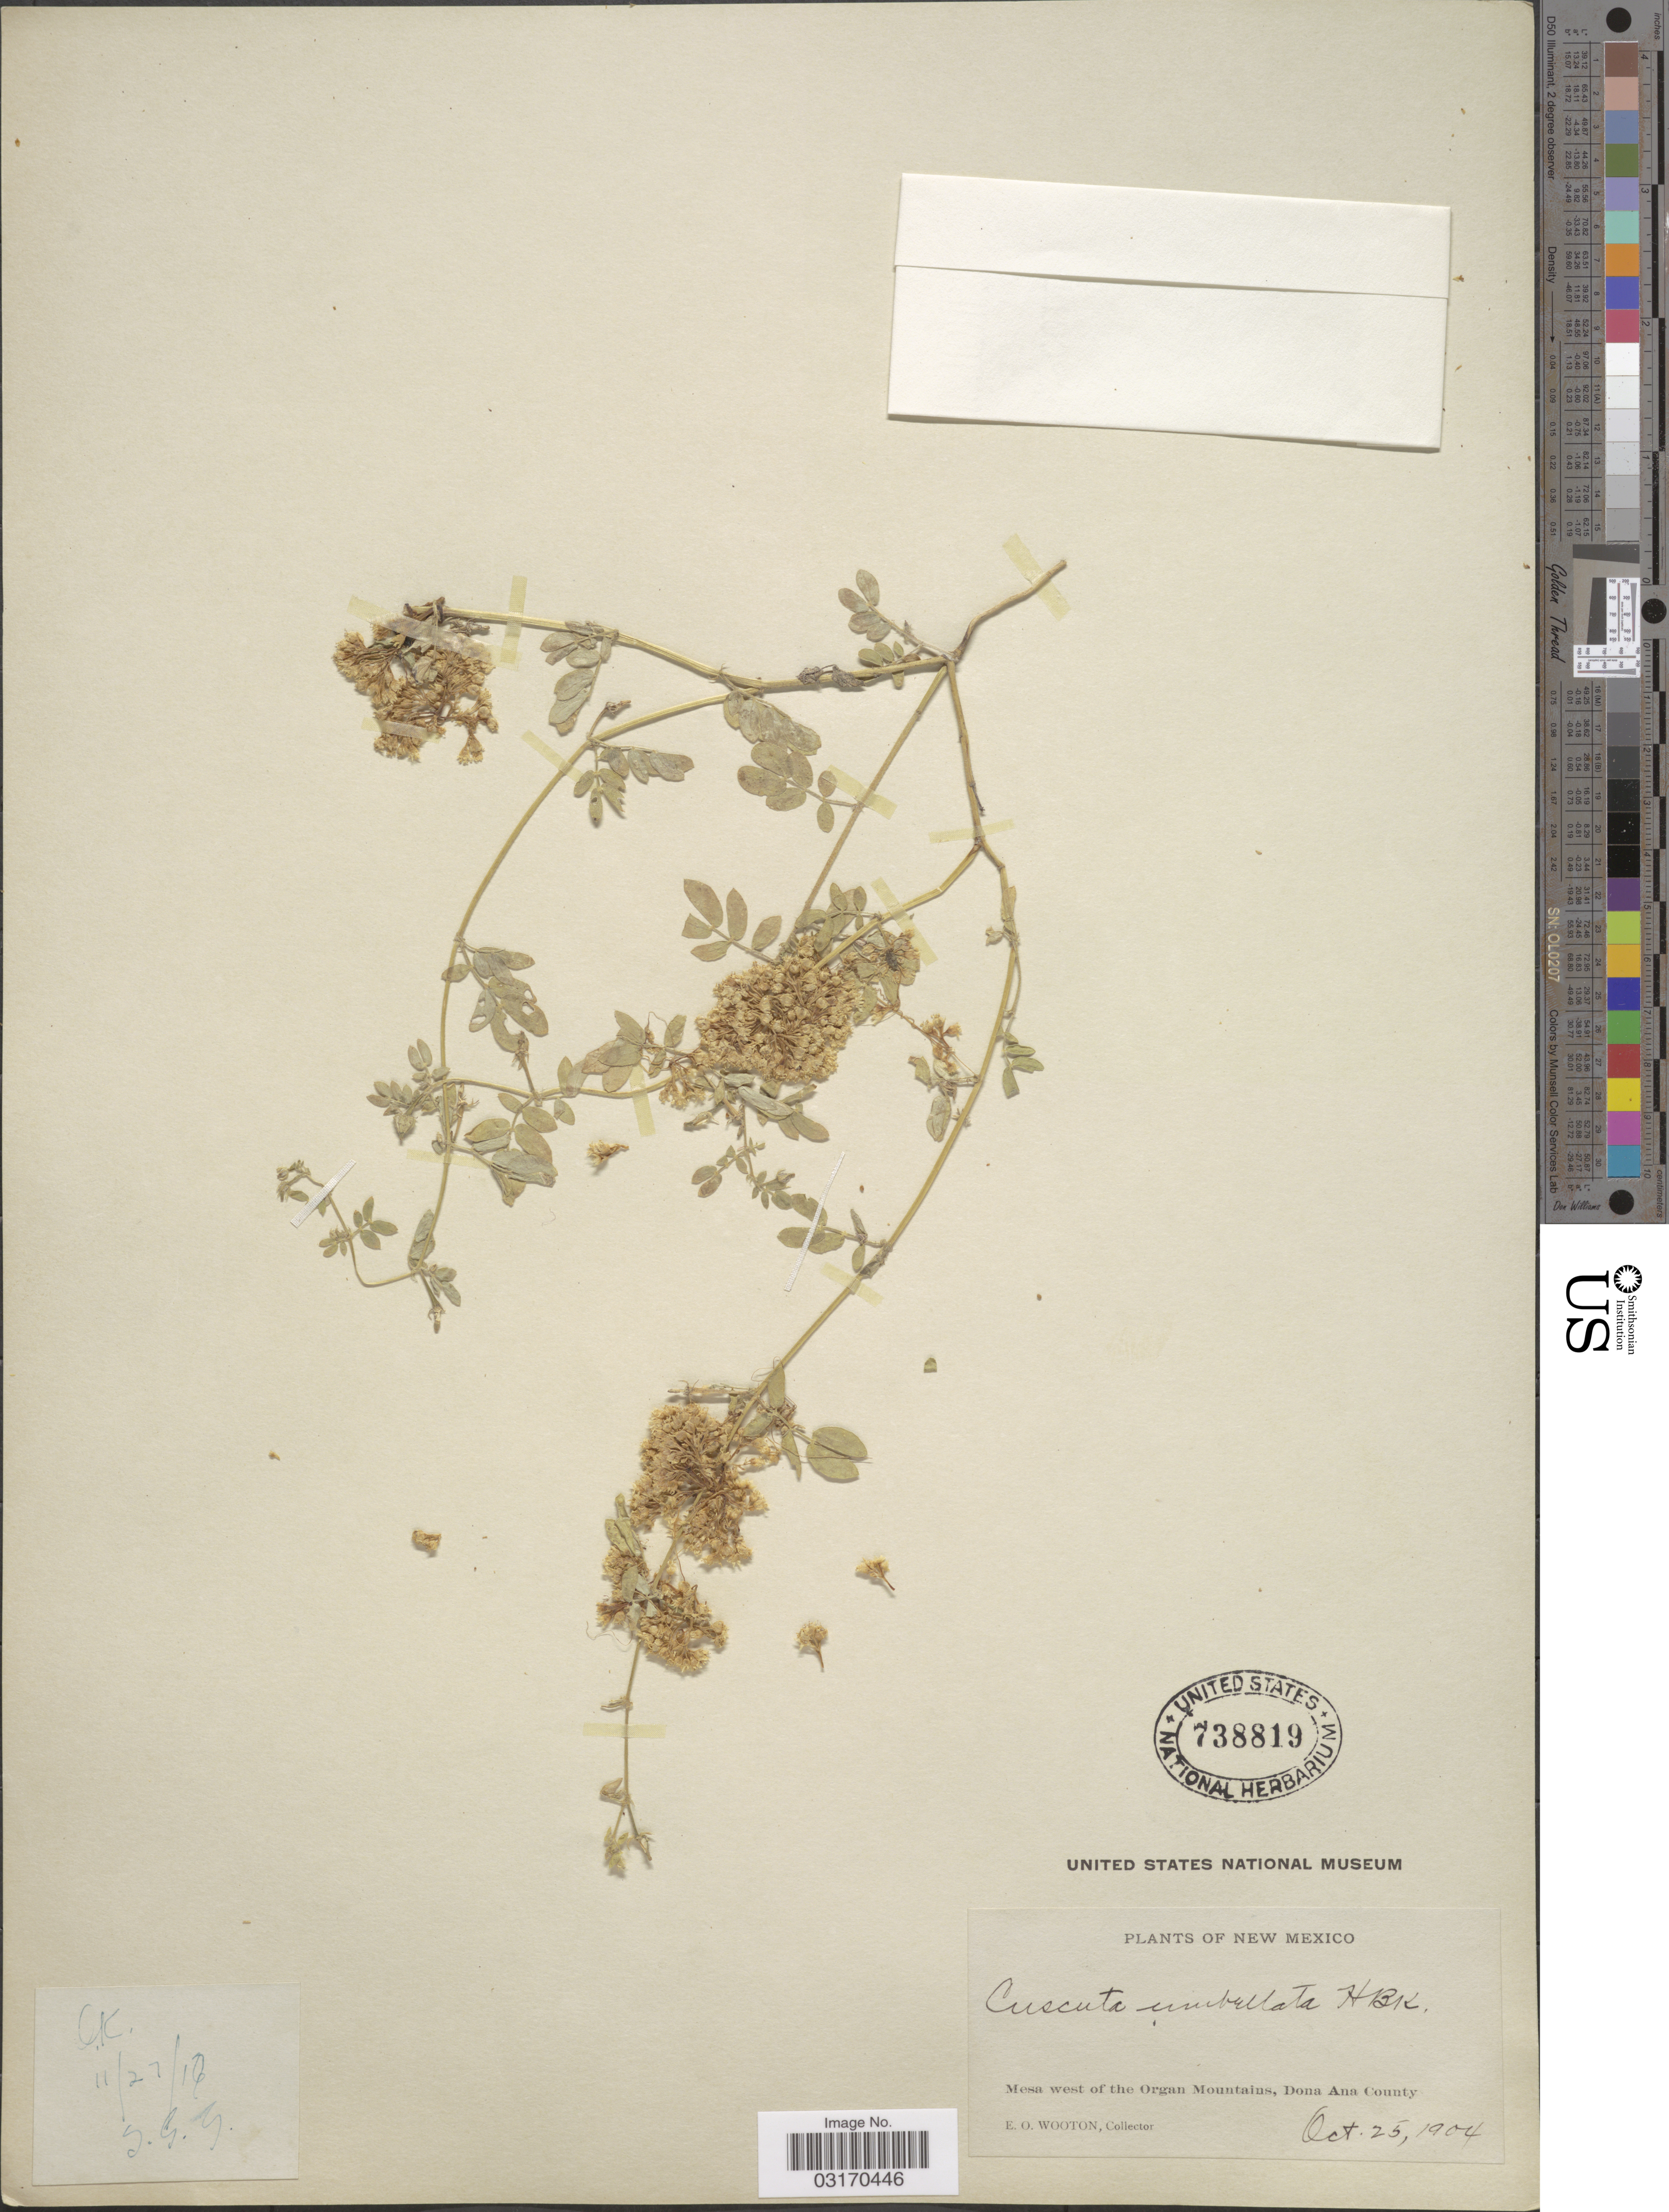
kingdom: Plantae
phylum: Tracheophyta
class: Magnoliopsida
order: Solanales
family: Convolvulaceae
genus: Cuscuta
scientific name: Cuscuta umbellata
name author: Kunth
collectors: E. O. Wooton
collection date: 1904-10-25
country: United States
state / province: New Mexico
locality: Mesa west of the Organ Mountains, Dona Ana County.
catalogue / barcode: US 738819